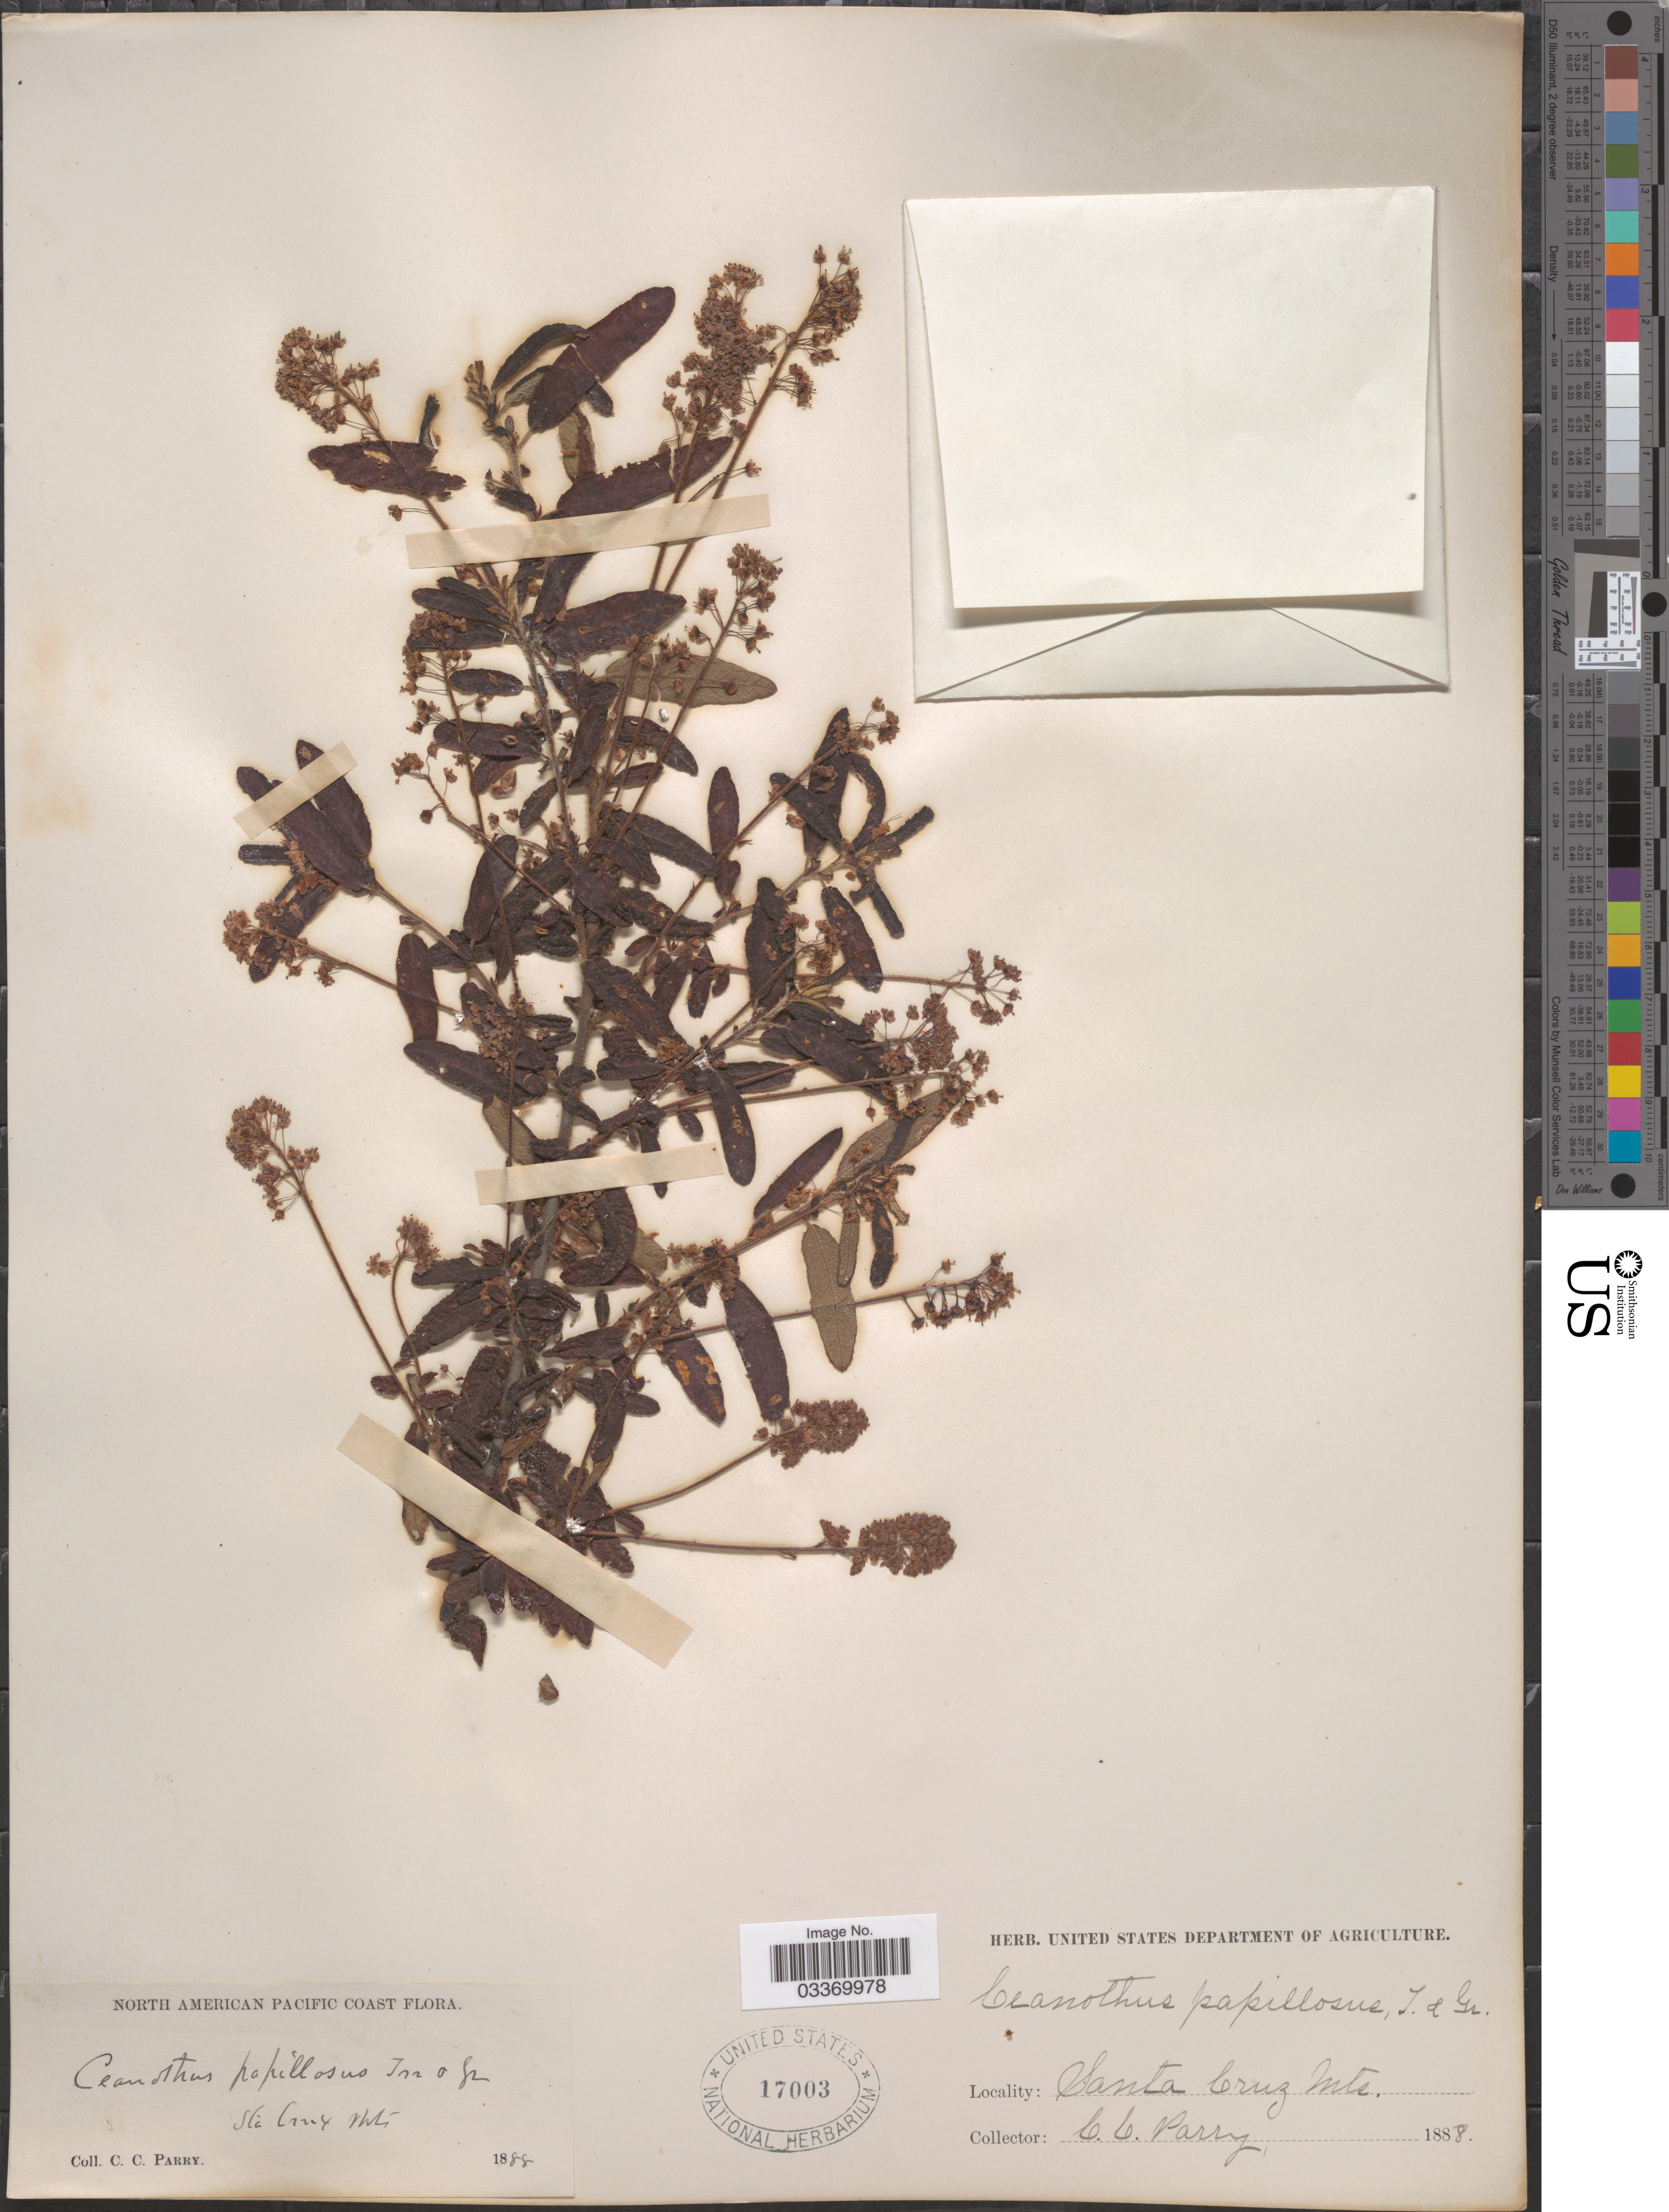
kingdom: Plantae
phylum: Tracheophyta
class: Magnoliopsida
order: Rosales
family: Rhamnaceae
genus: Ceanothus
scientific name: Ceanothus papillosus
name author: Torr. & A. Gray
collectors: C. C. Parry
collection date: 1888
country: United States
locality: North American Pacific Coast. Santa Cruz Mts.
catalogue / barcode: US 17003